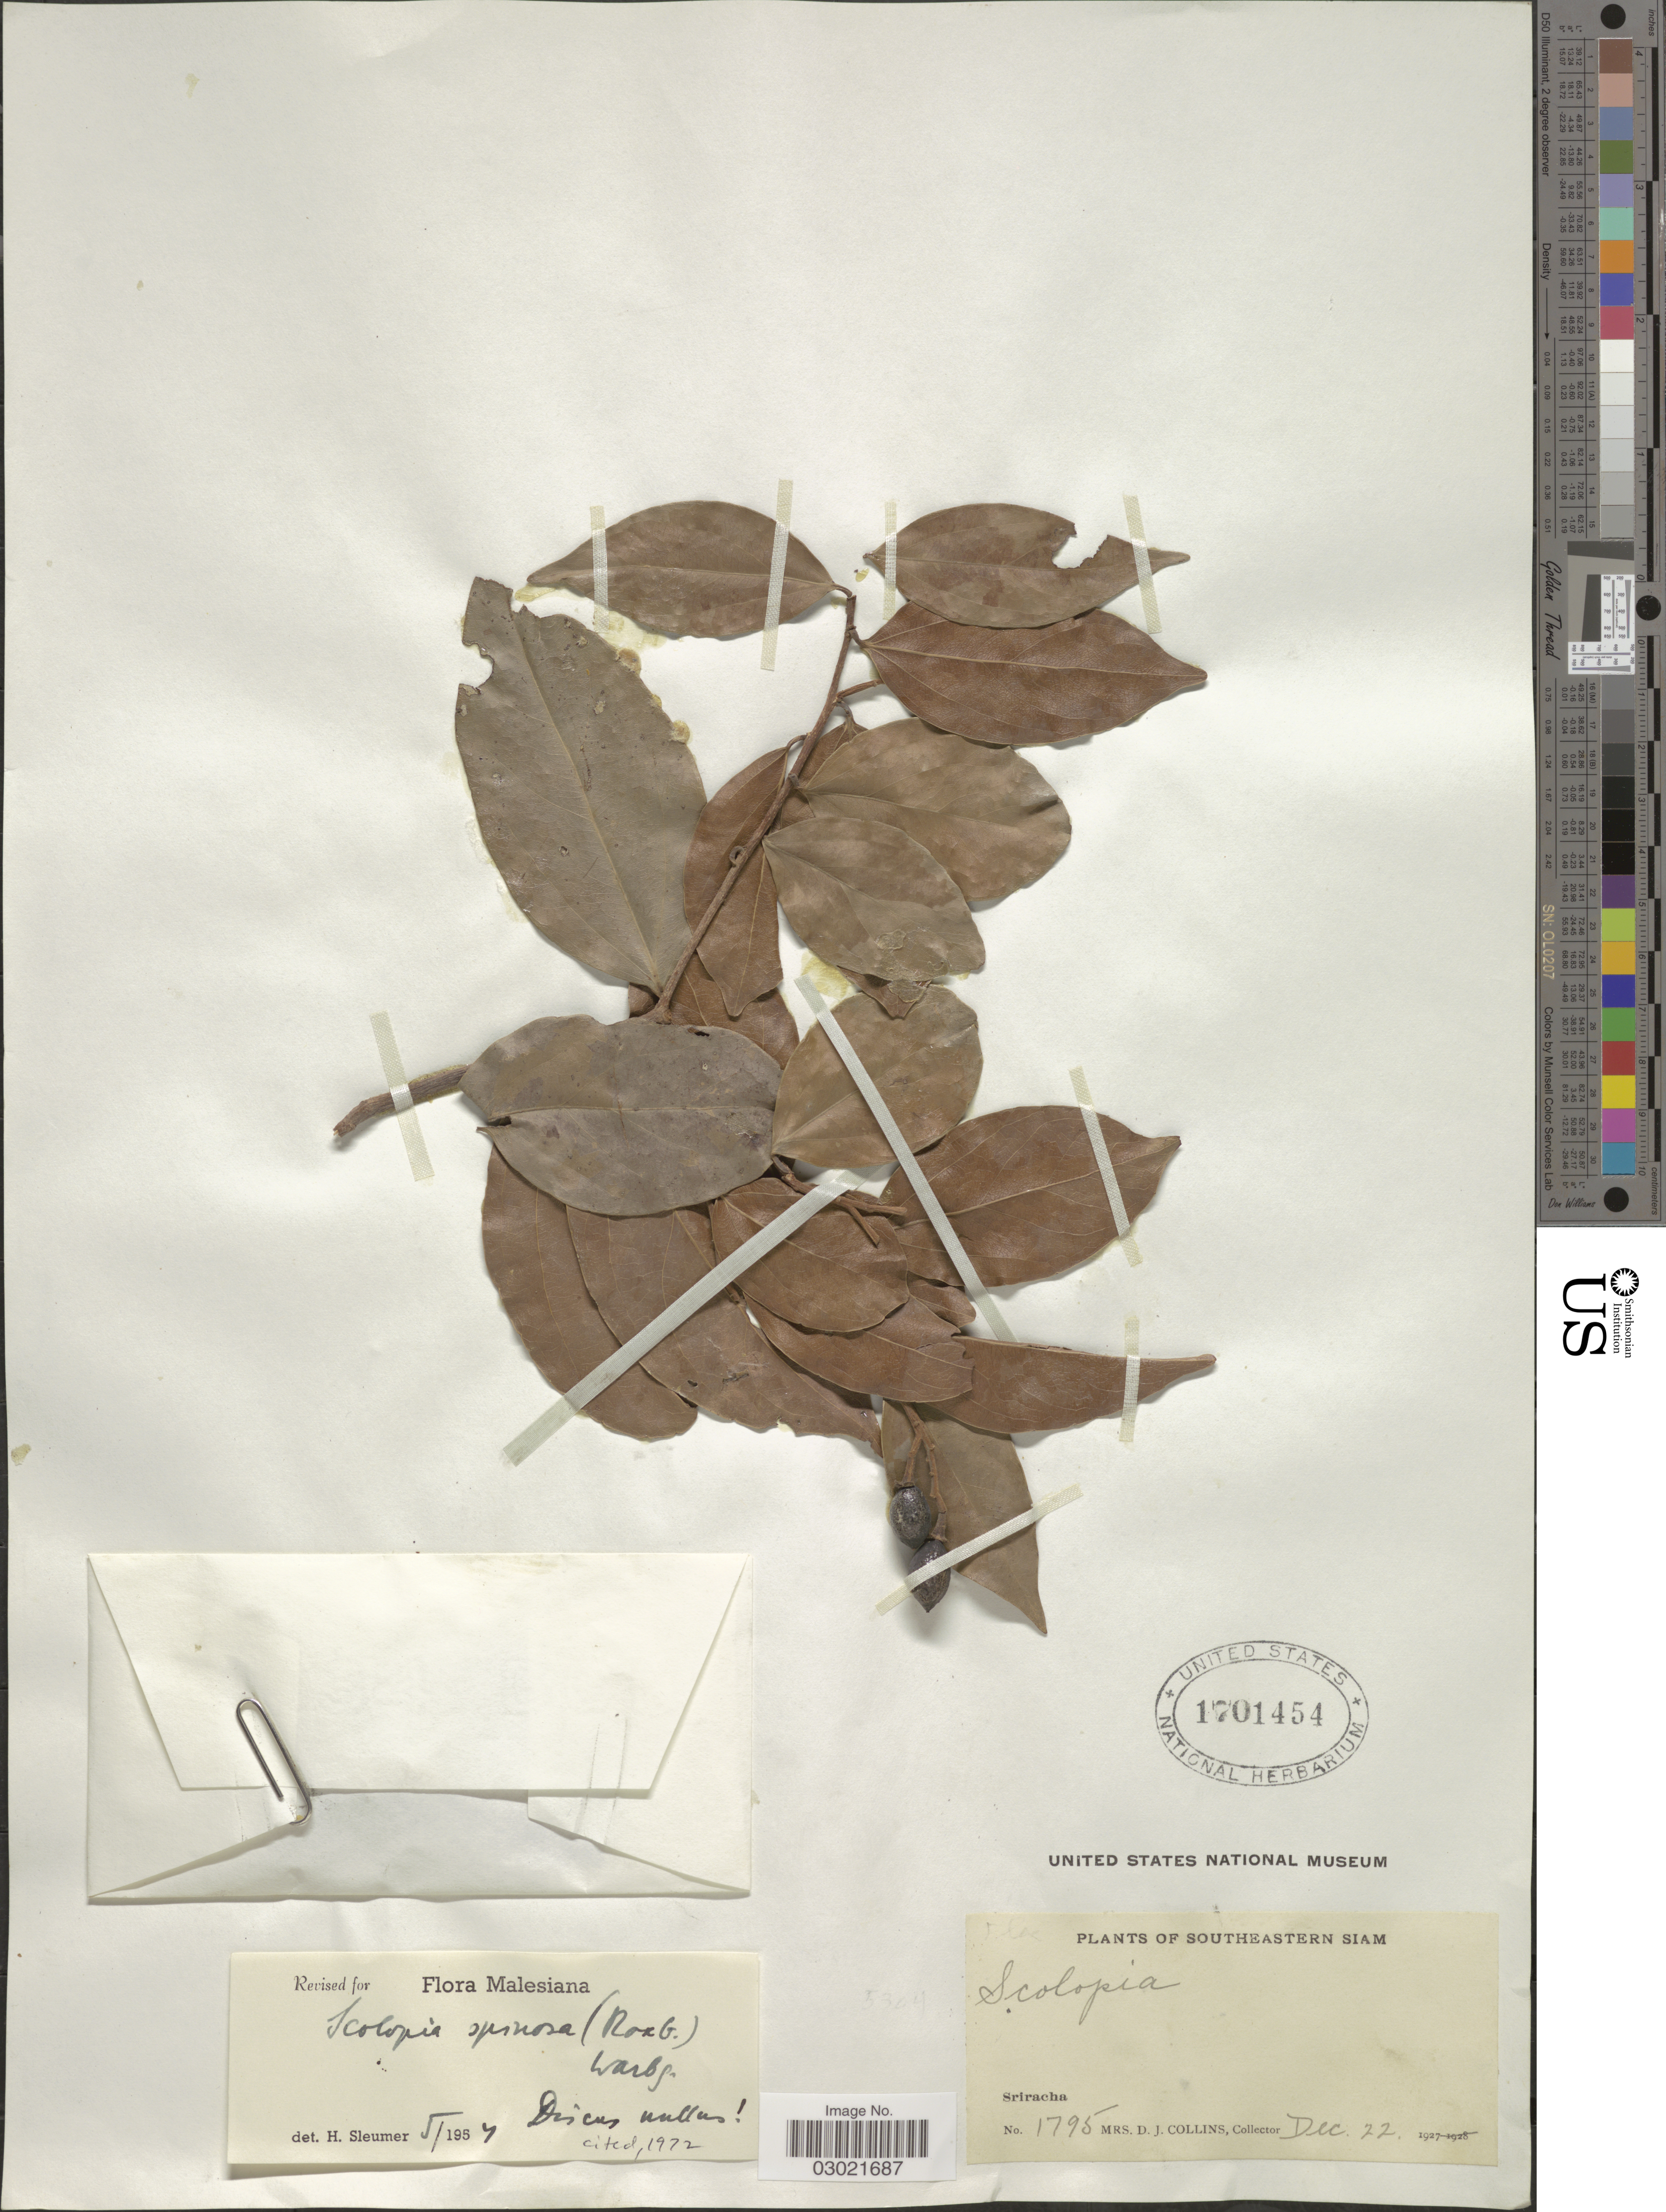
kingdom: Plantae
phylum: Tracheophyta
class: Magnoliopsida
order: Malpighiales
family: Salicaceae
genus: Scolopia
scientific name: Scolopia spinosa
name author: (Roxb.) Warb.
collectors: Mrs. D. J. Collins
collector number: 1795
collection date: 1927-12-22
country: Thailand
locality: Southeastern Siam. Sriracha.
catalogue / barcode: US 1701454